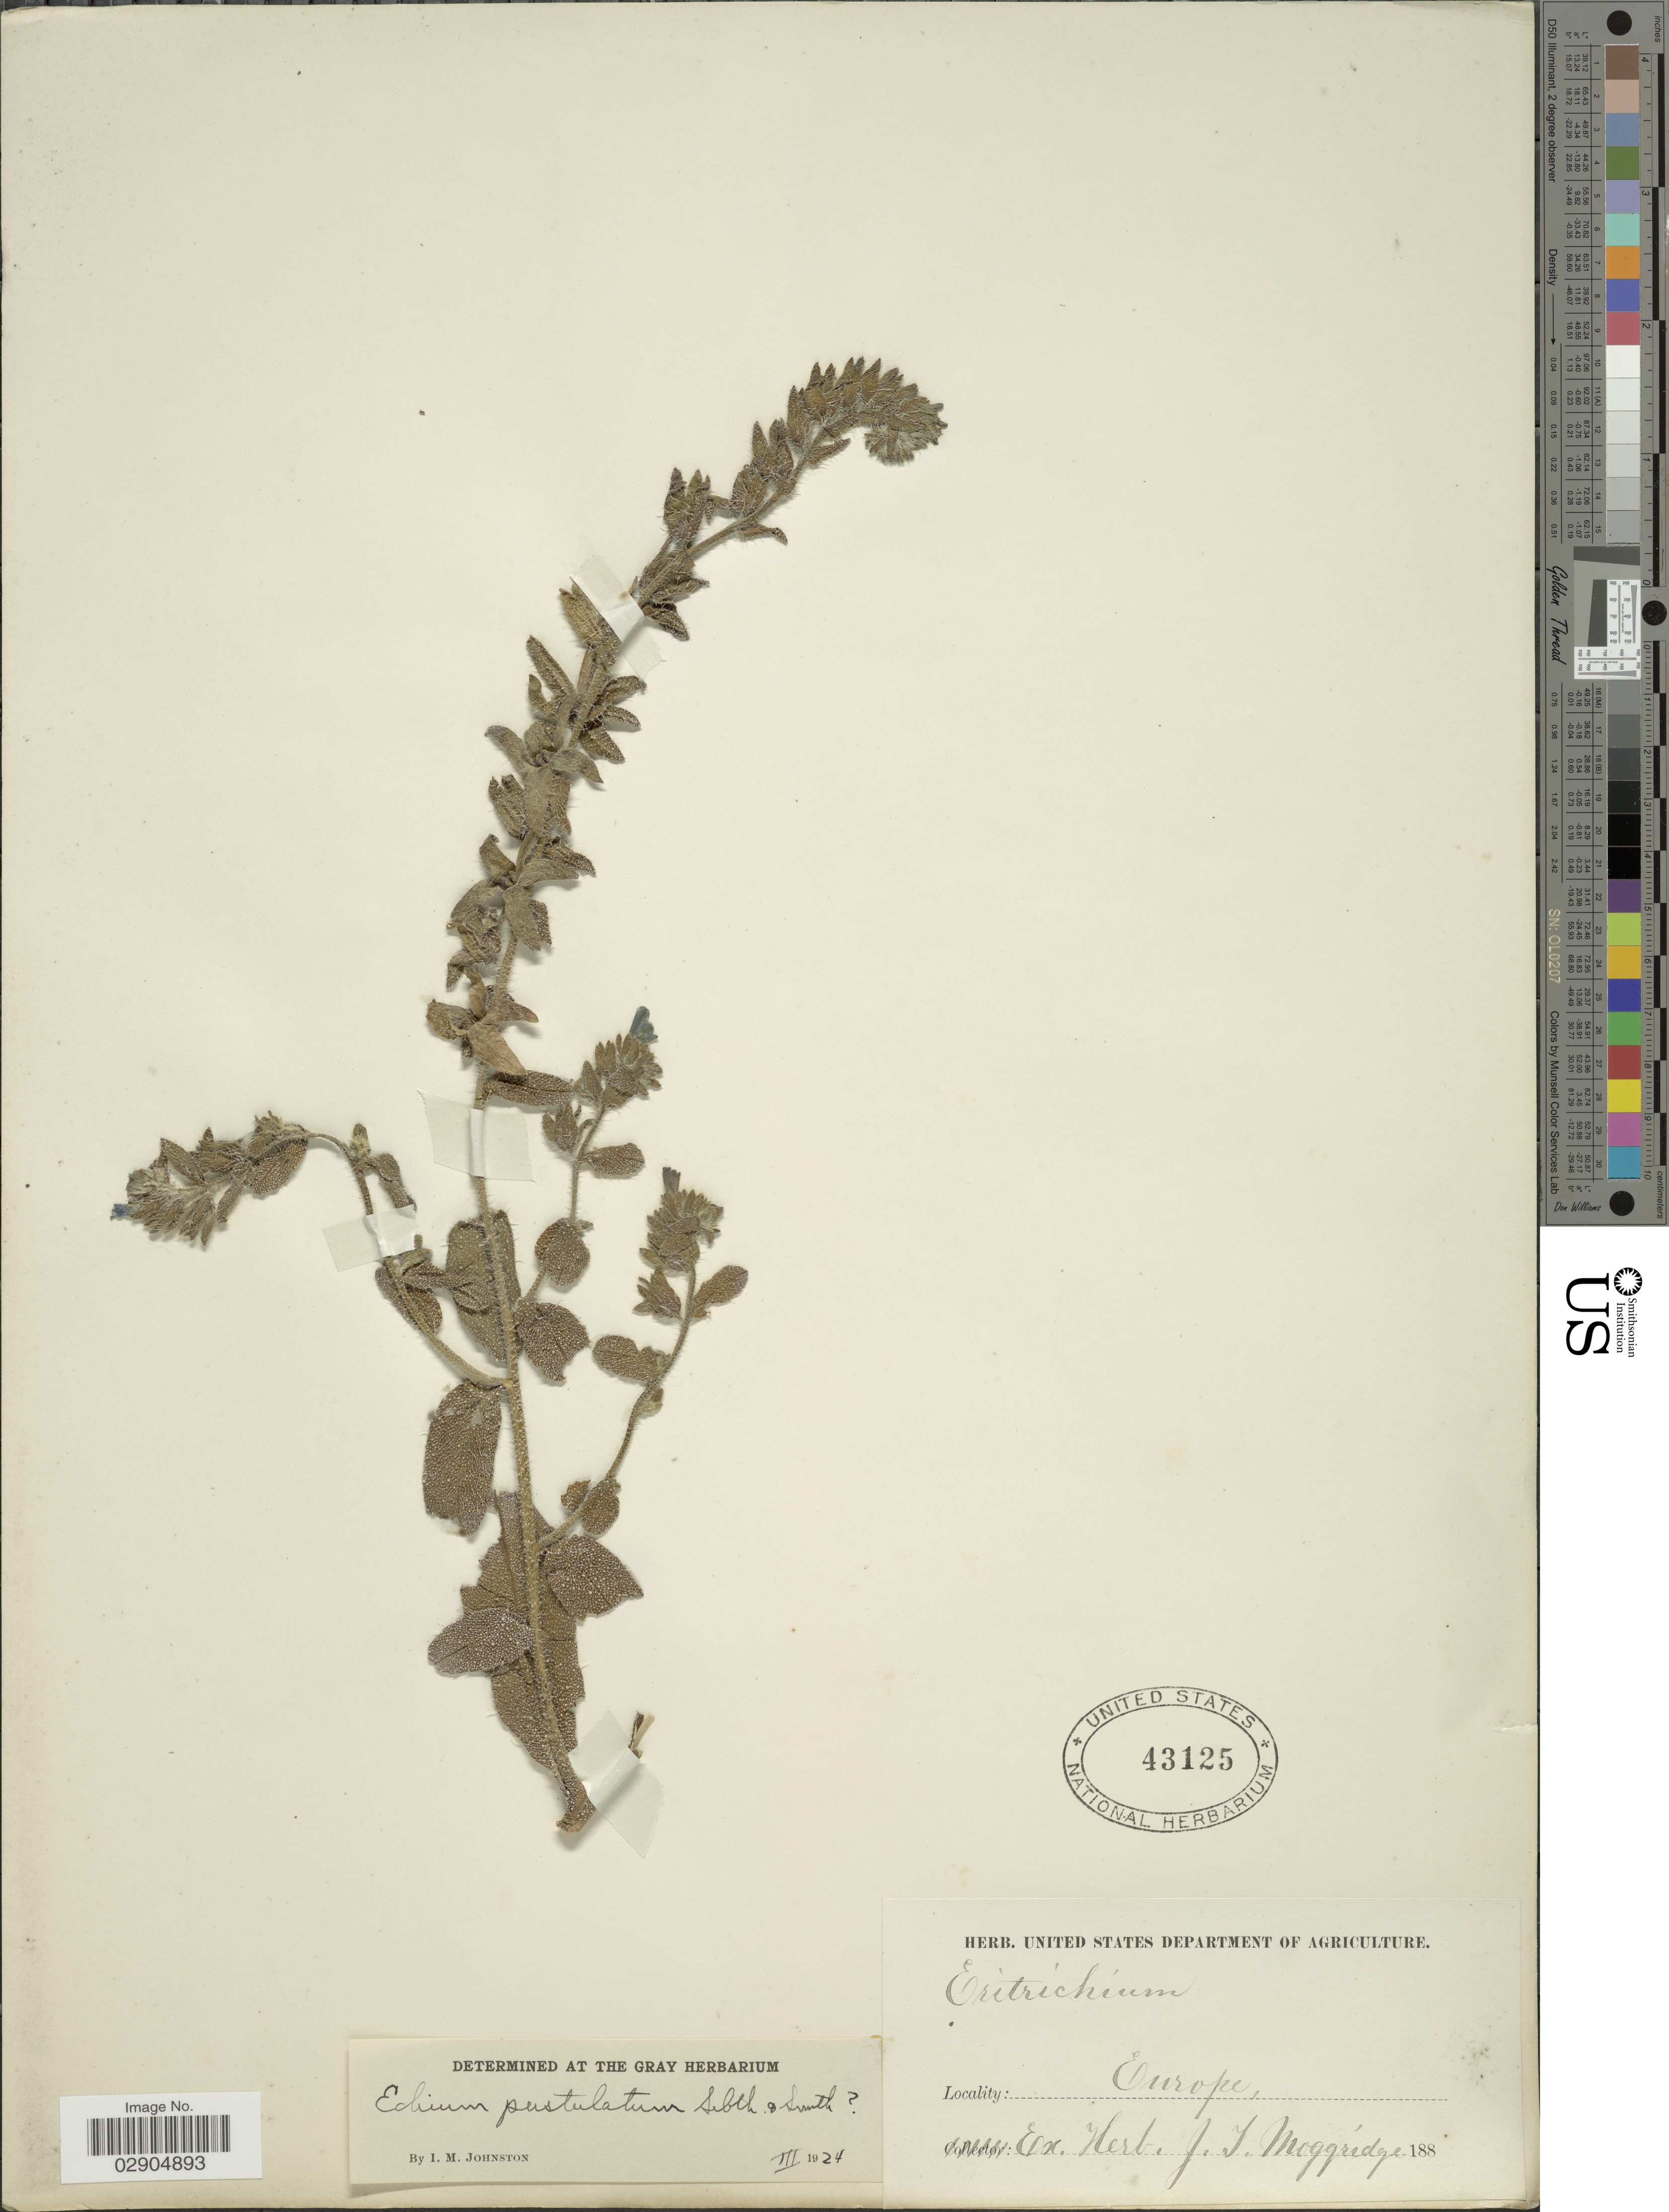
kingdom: Plantae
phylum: Tracheophyta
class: Magnoliopsida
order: Boraginales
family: Boraginaceae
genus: Echium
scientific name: Echium pustulatum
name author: Sm.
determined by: Johnston, I. M.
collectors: Moggridge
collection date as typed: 188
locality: Europe.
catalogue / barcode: US 43125